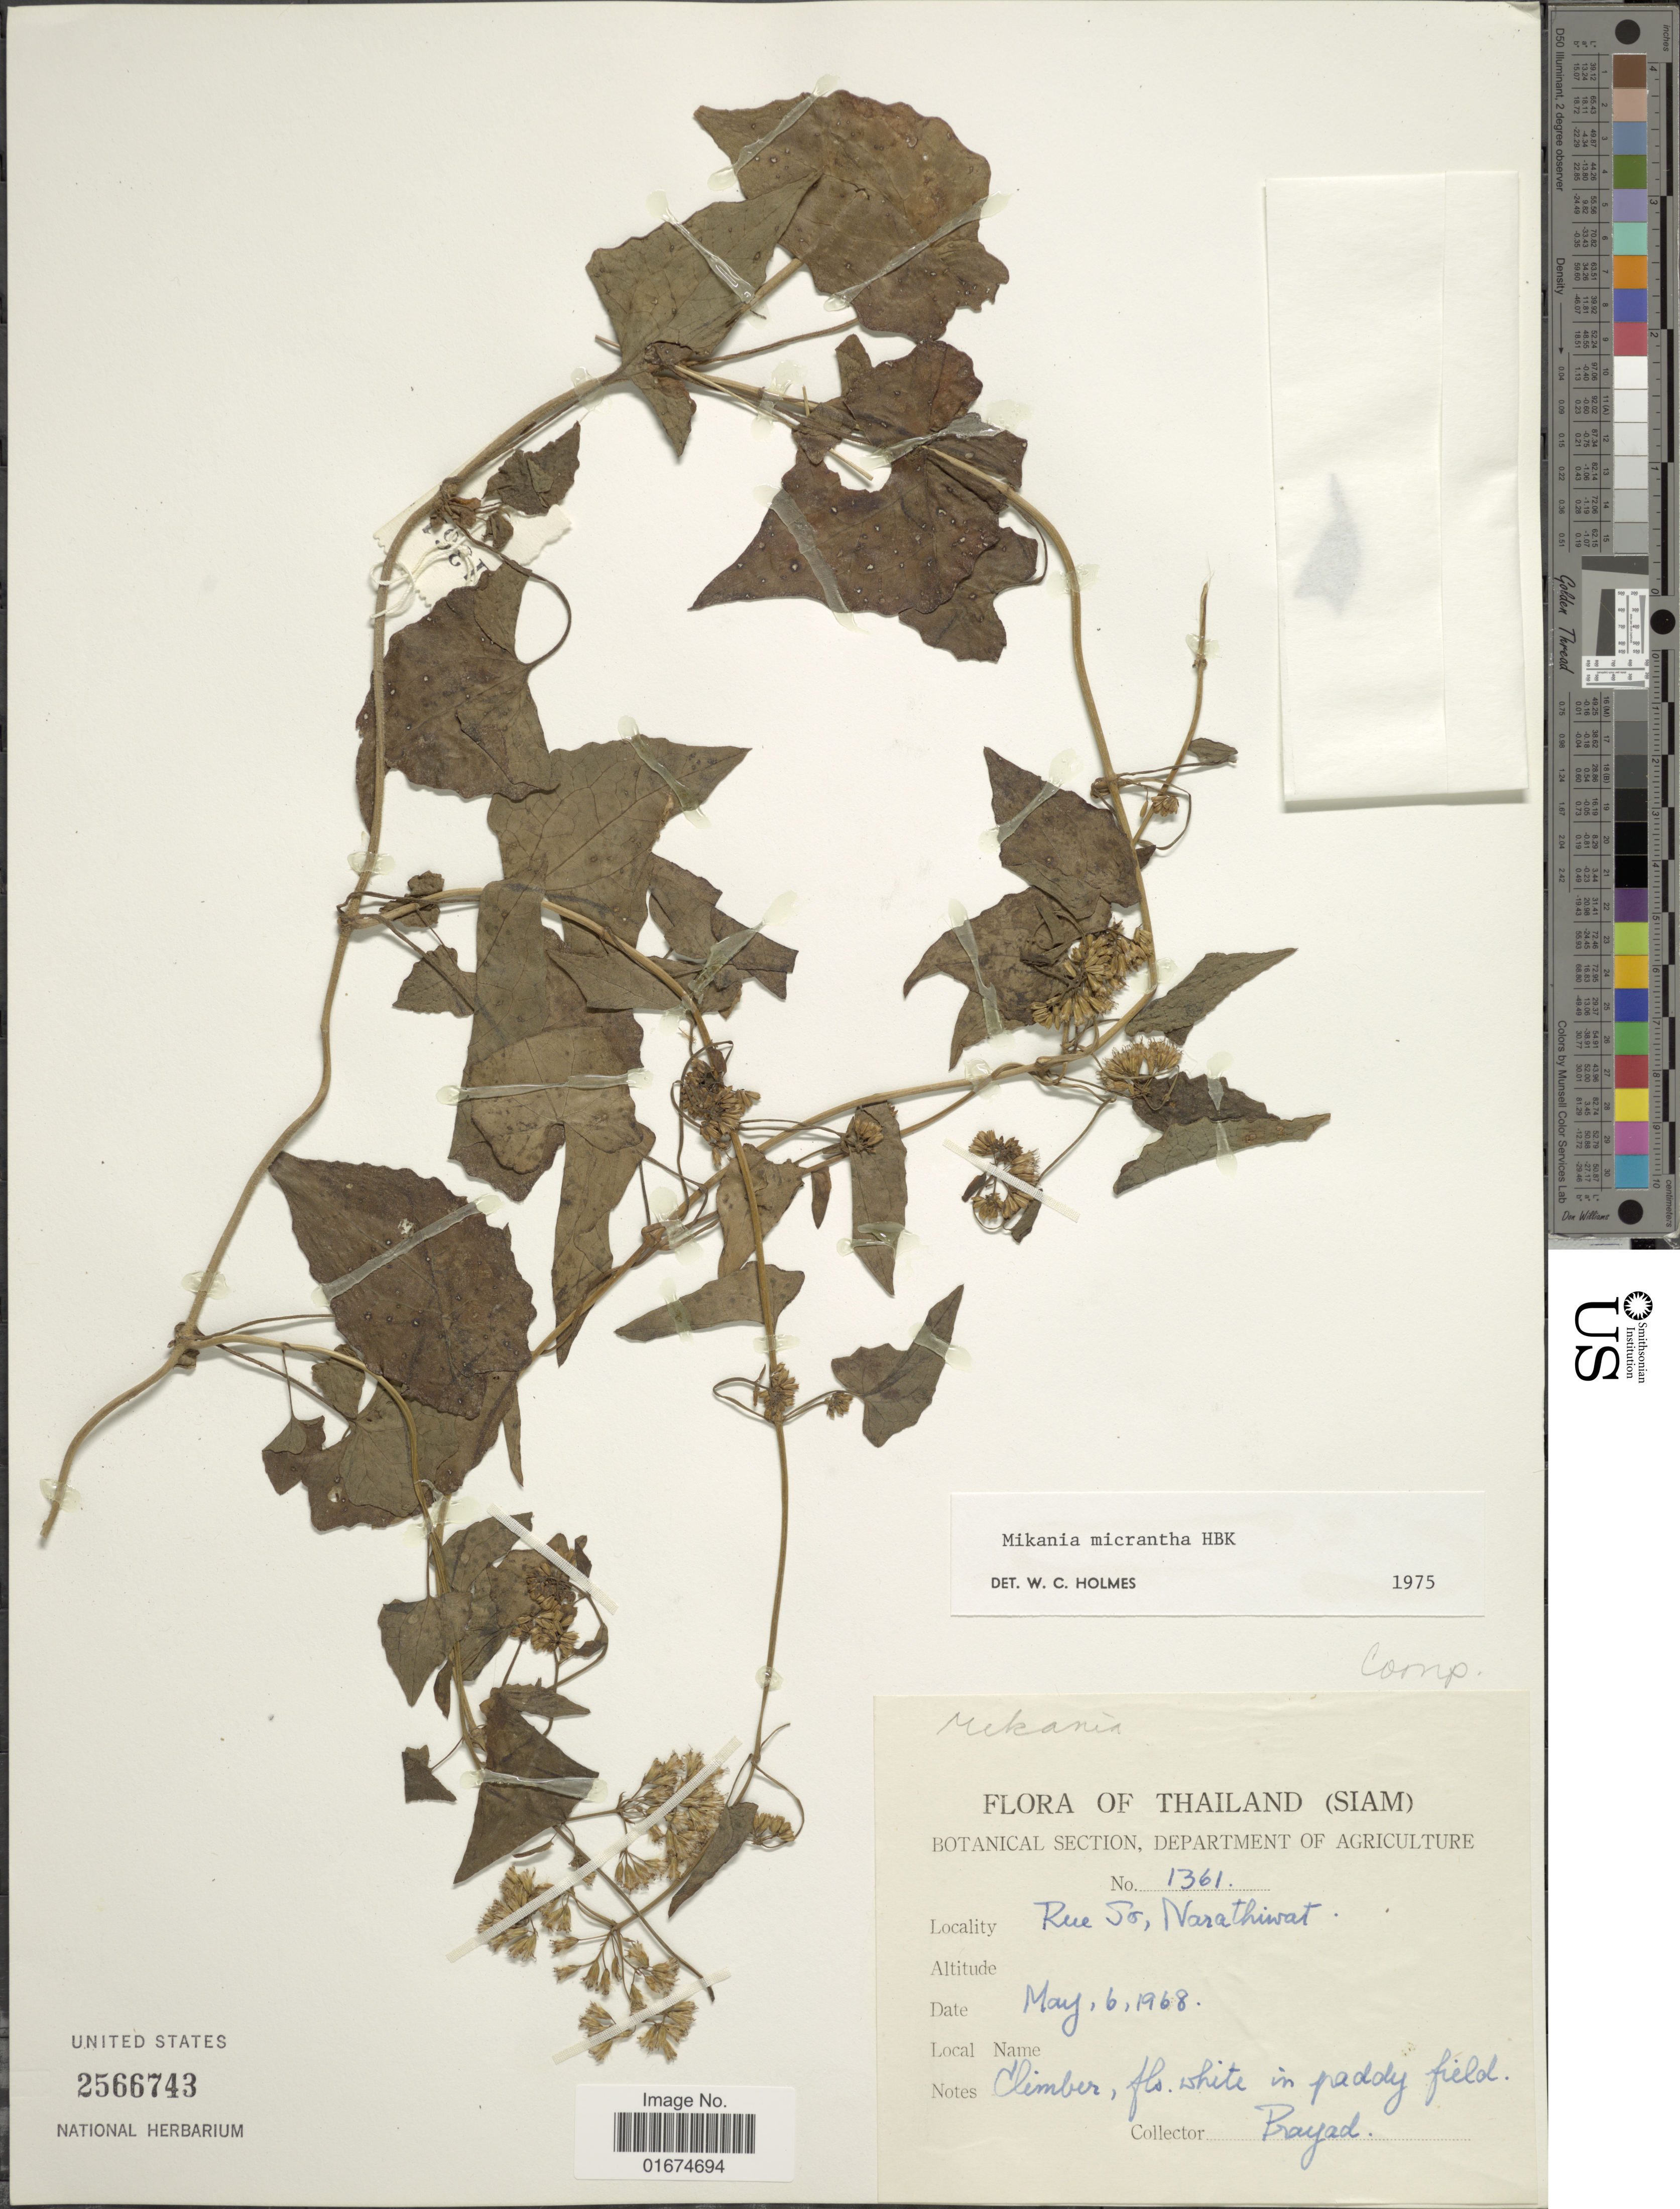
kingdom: Plantae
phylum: Tracheophyta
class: Magnoliopsida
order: Asterales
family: Asteraceae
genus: Mikania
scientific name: Mikania micrantha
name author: Kunth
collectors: Prayad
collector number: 1361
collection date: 1968-05-06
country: Thailand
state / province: Narathiwat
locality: (Siam), Rue So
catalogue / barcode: US 2566743